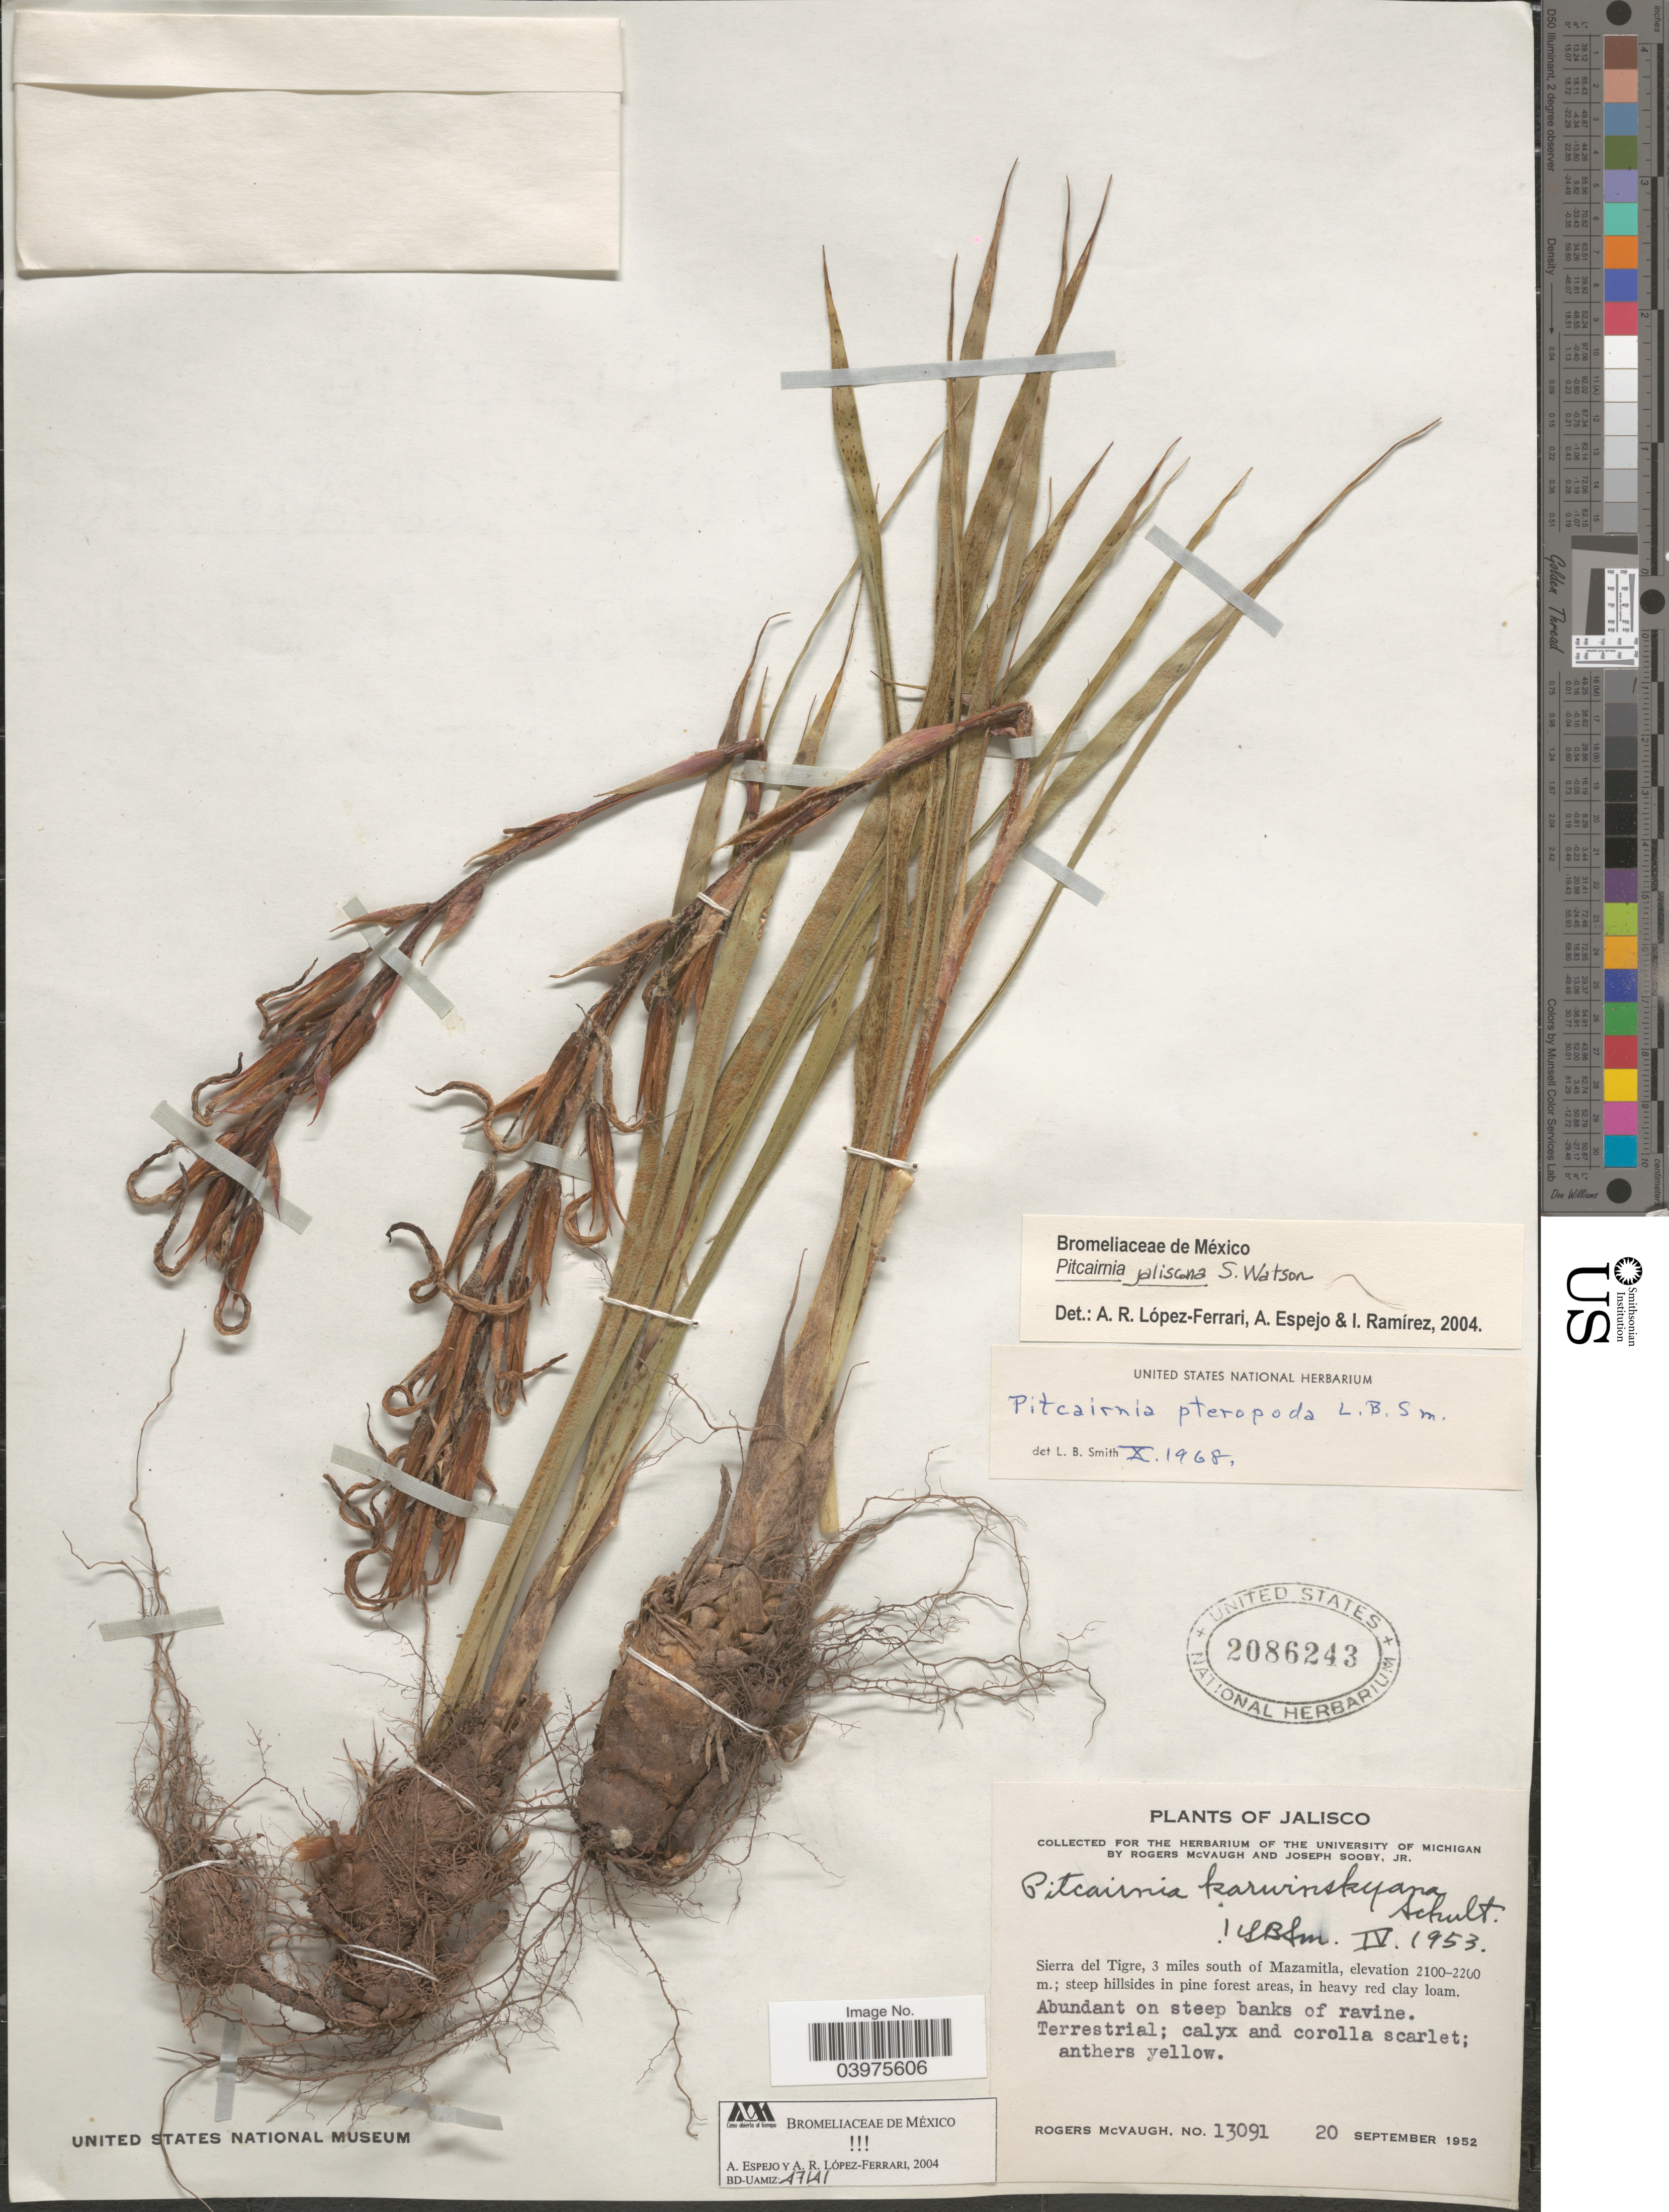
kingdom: Plantae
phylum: Tracheophyta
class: Liliopsida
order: Poales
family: Bromeliaceae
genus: Pitcairnia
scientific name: Pitcairnia jaliscana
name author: S. Watson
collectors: R. McVaugh & J. Sooby Jr.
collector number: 13091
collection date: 1952-09-20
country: Mexico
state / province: Jalisco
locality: Sierra del Tigre, 3 miles south of Mazamitla.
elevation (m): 2100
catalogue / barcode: US 2086243